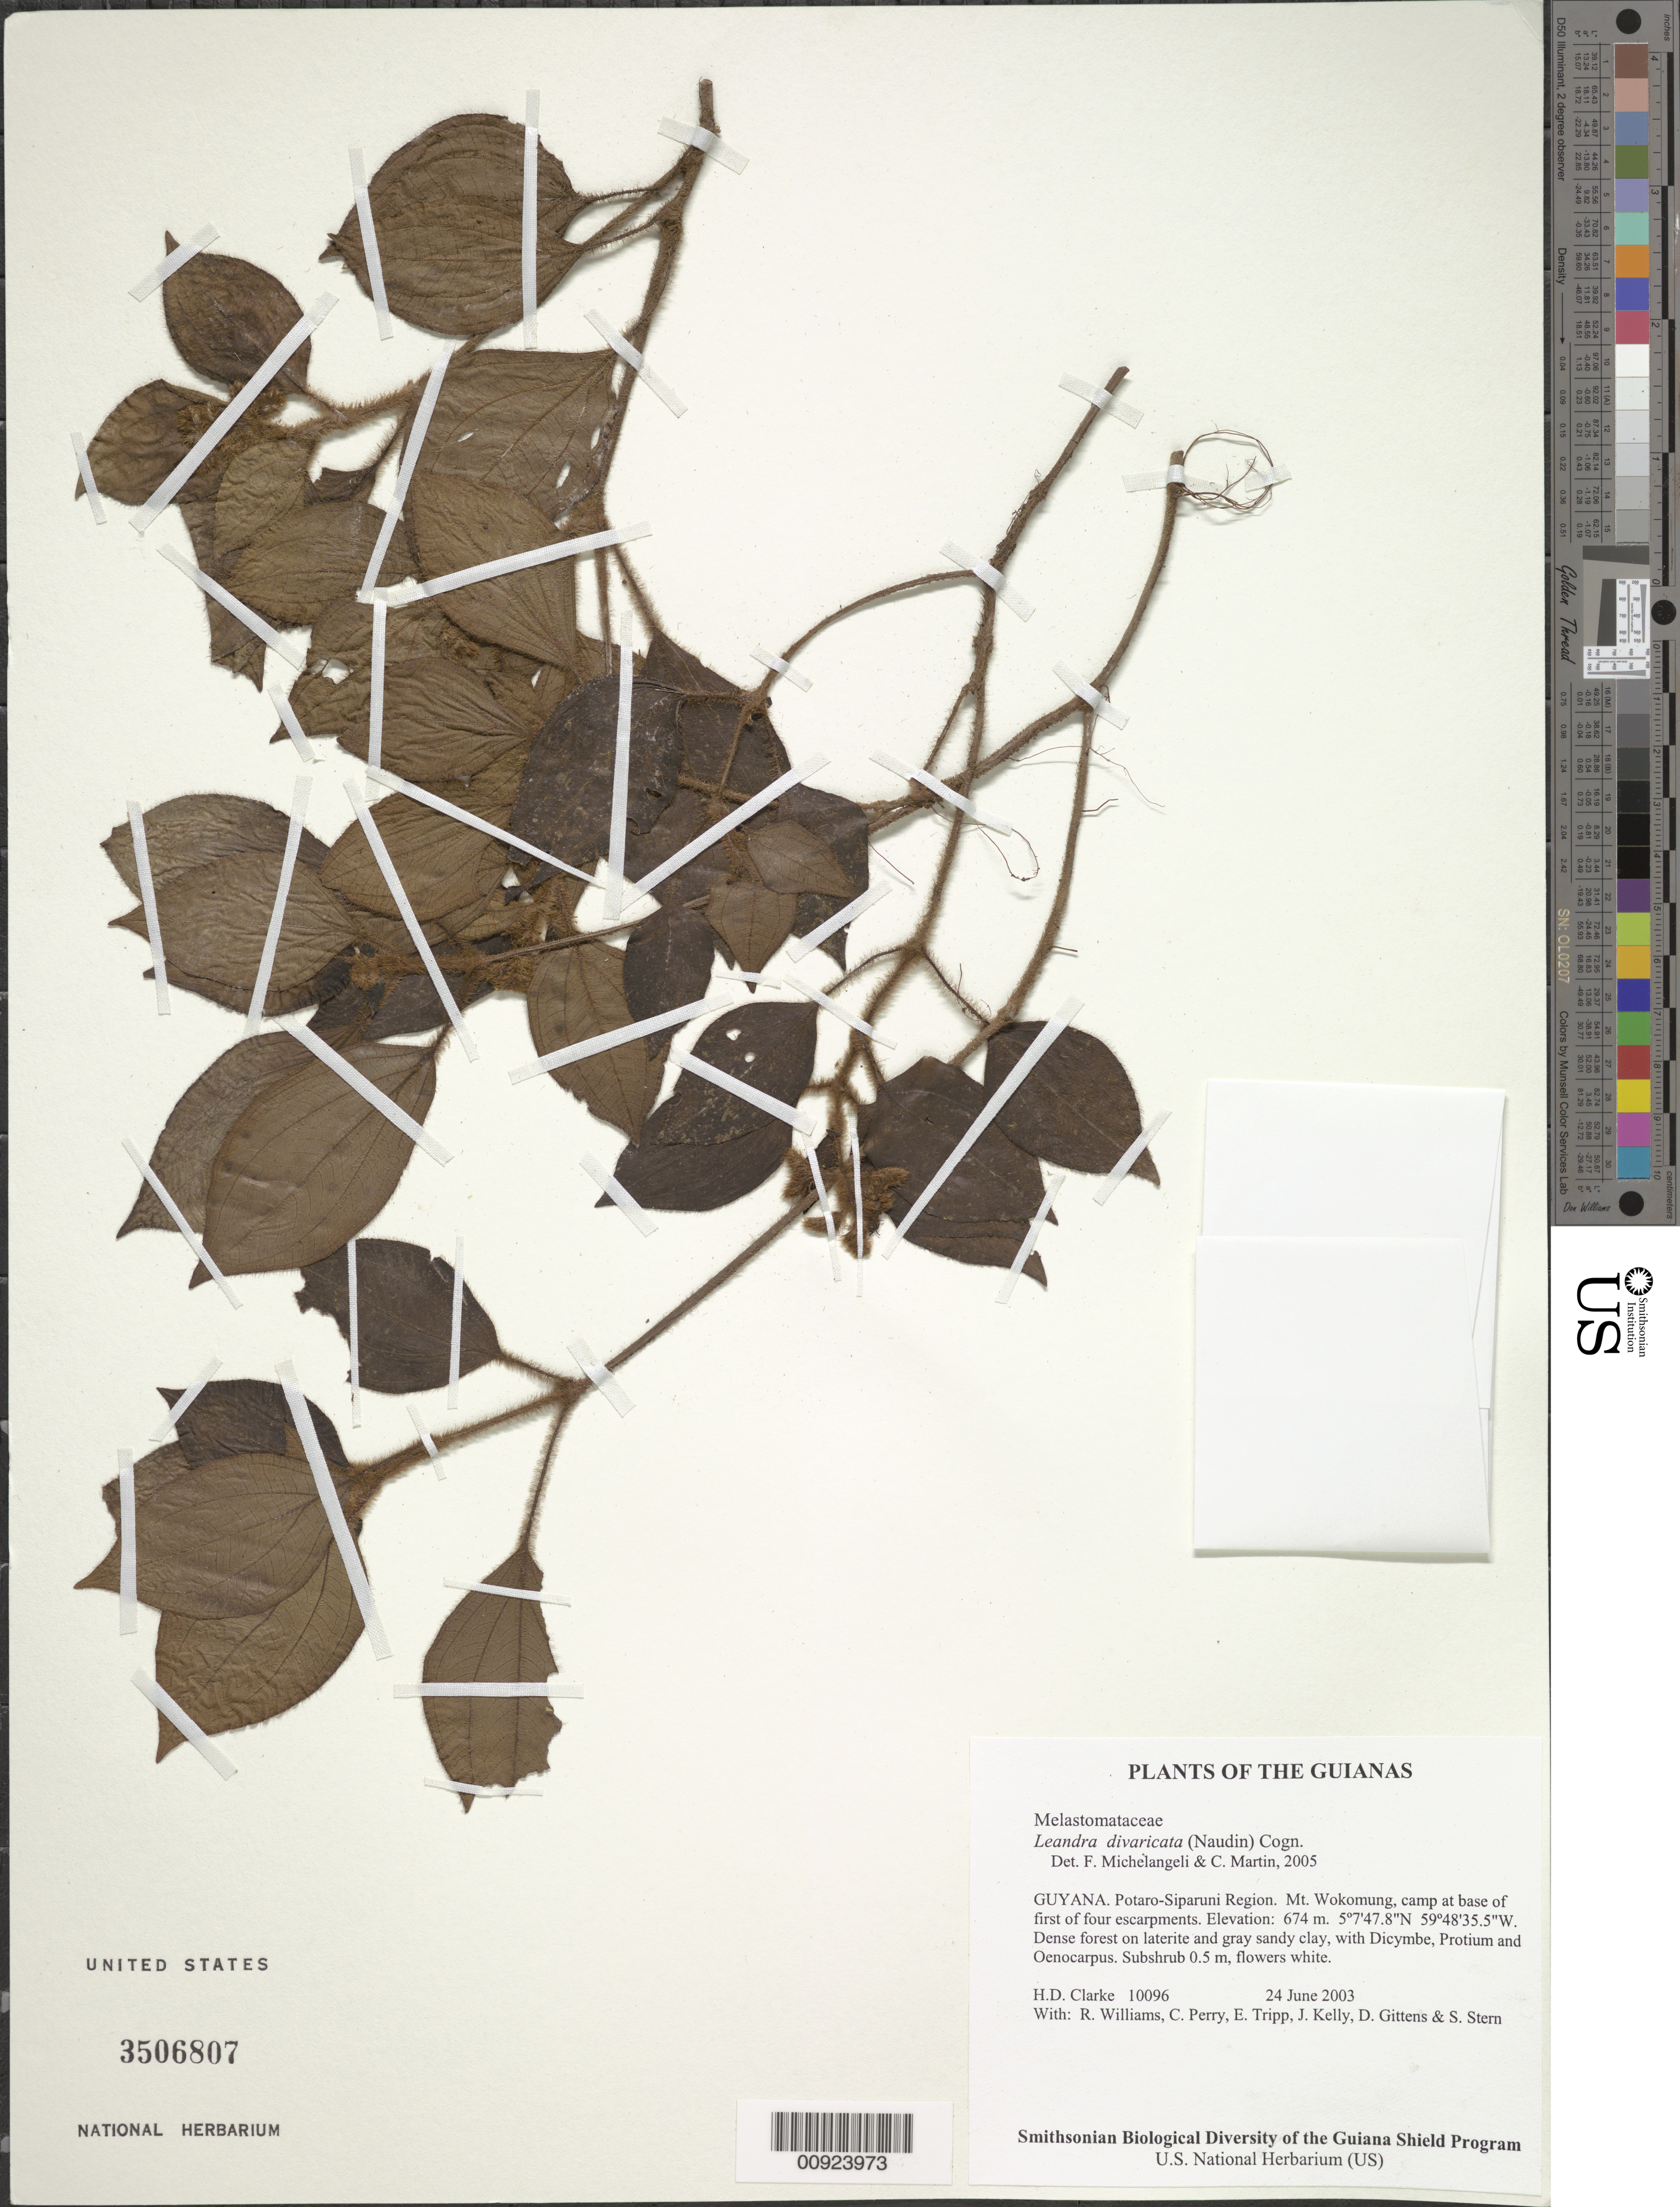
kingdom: Plantae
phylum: Tracheophyta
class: Magnoliopsida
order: Myrtales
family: Melastomataceae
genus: Leandra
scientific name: Leandra divaricata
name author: (Naudin) Cogn.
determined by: Michelangeli, F. A.; Martin, C.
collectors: H. D. Clarke, R. Williams, C. Perry, E. Tripp, J. Kelly, D. Gittens & S. R. Stern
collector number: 10096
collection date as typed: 24 June 2003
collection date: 2003-06-24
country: Guyana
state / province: Potaro-Siparuni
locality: Mt. Wokomung, camp at base of first of four escarpments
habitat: Dense forest on laterite and gray sandy clay, with Dicymbe, Protium and Oenocarpus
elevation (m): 674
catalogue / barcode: US 3506807